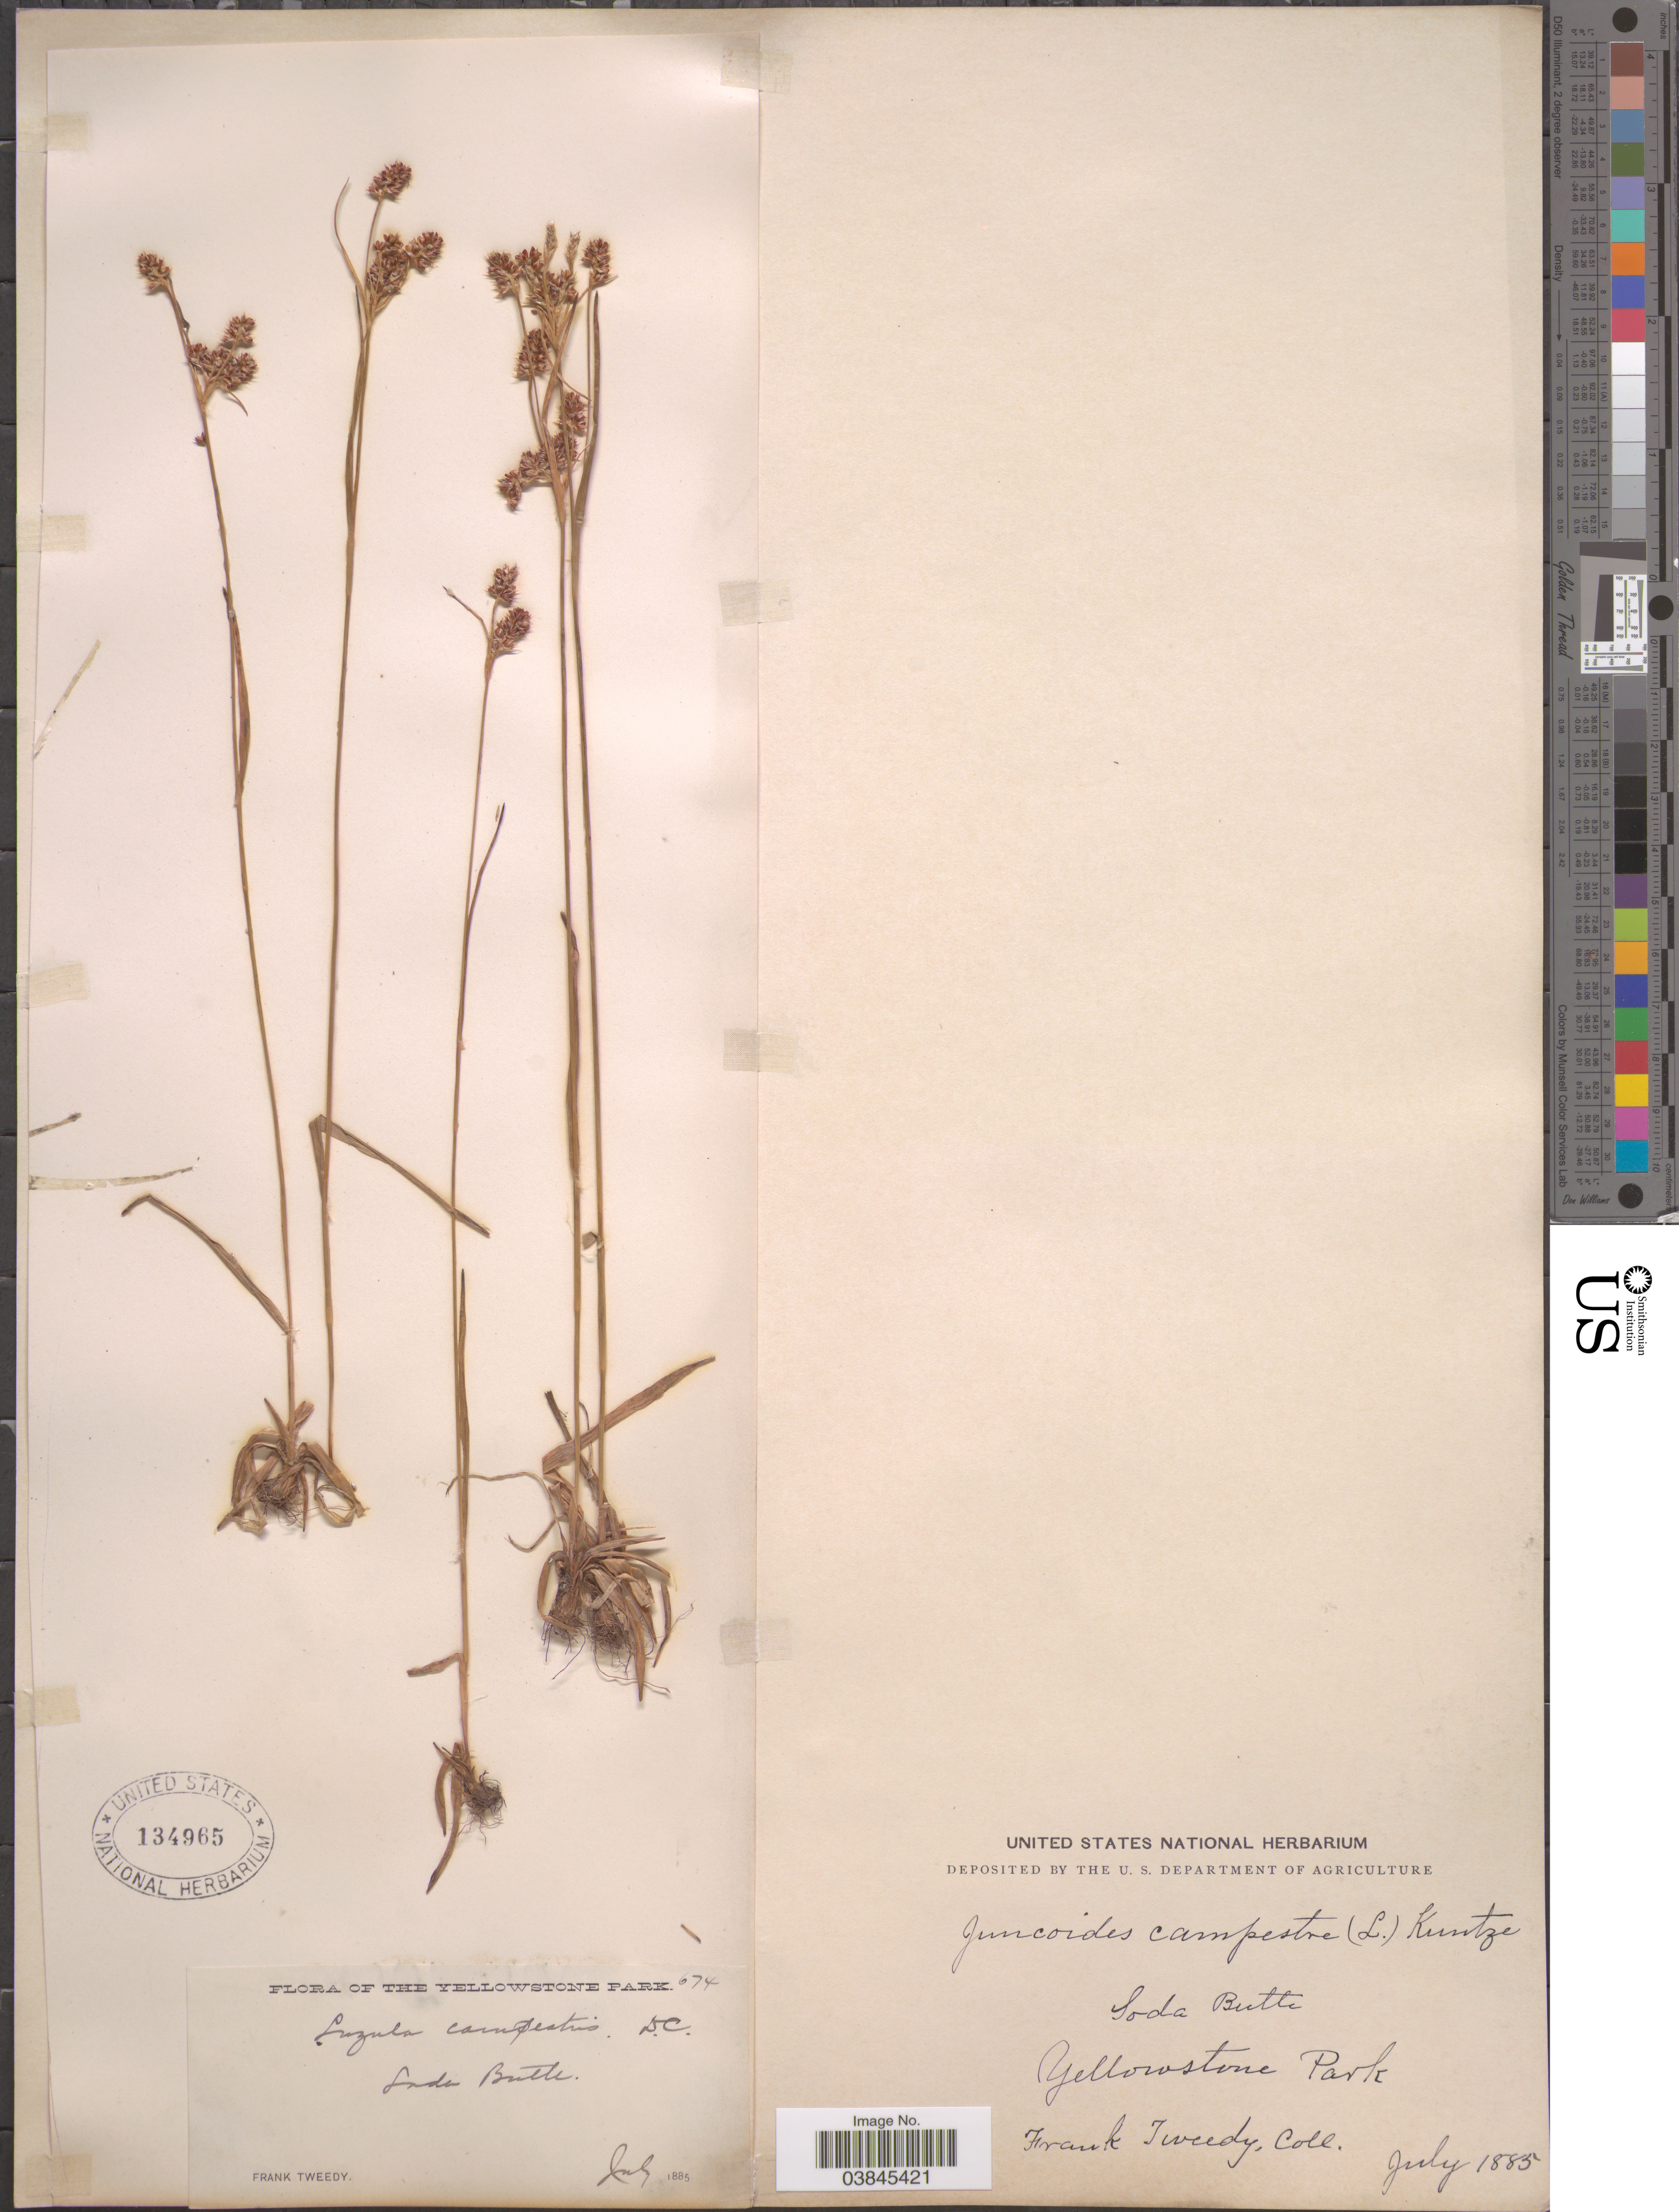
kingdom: Plantae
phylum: Tracheophyta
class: Liliopsida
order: Poales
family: Juncaceae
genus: Luzula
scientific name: Luzula campestris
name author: (L.) DC.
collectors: F. Tweedy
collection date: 1885-07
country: United States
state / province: Wyoming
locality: The Yellowstone Park. Soda Butte.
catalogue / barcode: US 134965